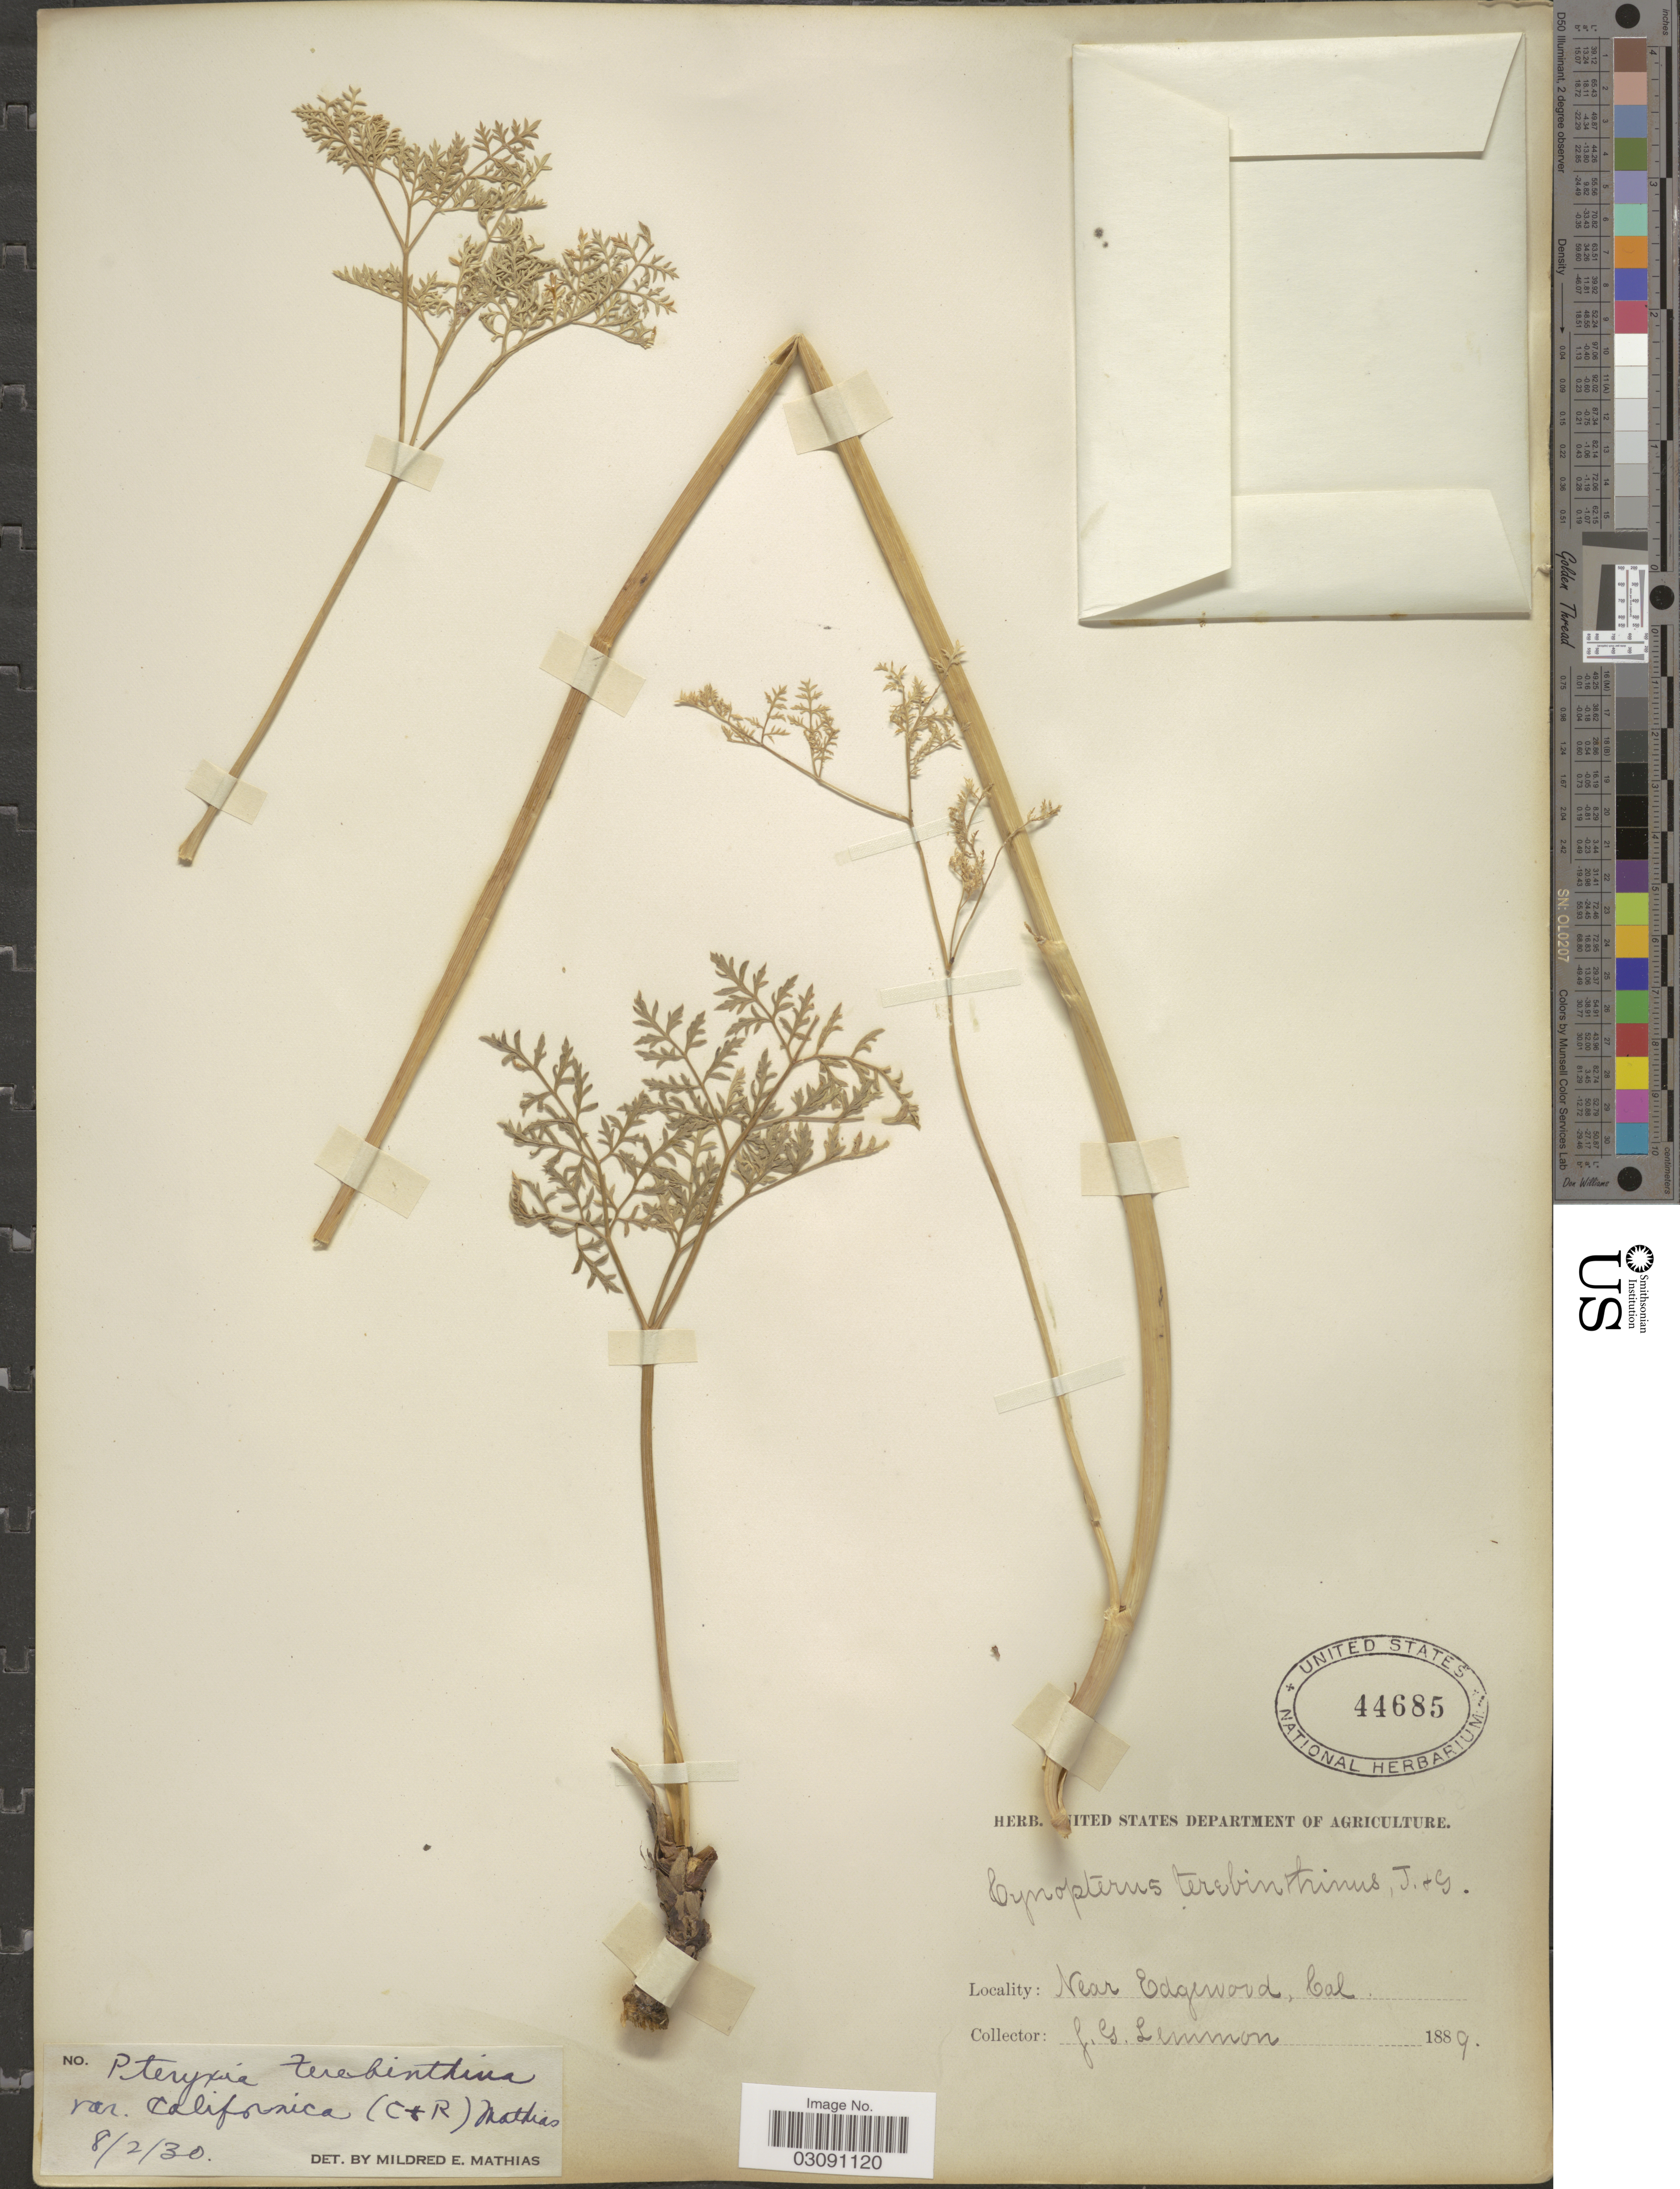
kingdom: Plantae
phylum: Tracheophyta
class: Magnoliopsida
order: Apiales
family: Apiaceae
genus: Pteryxia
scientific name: Pteryxia terebinthina var. californica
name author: (J.M. Coult. & Rose) Mathias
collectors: J. Lemmon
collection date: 1889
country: United States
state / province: California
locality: Near Edgewood.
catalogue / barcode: US 44685